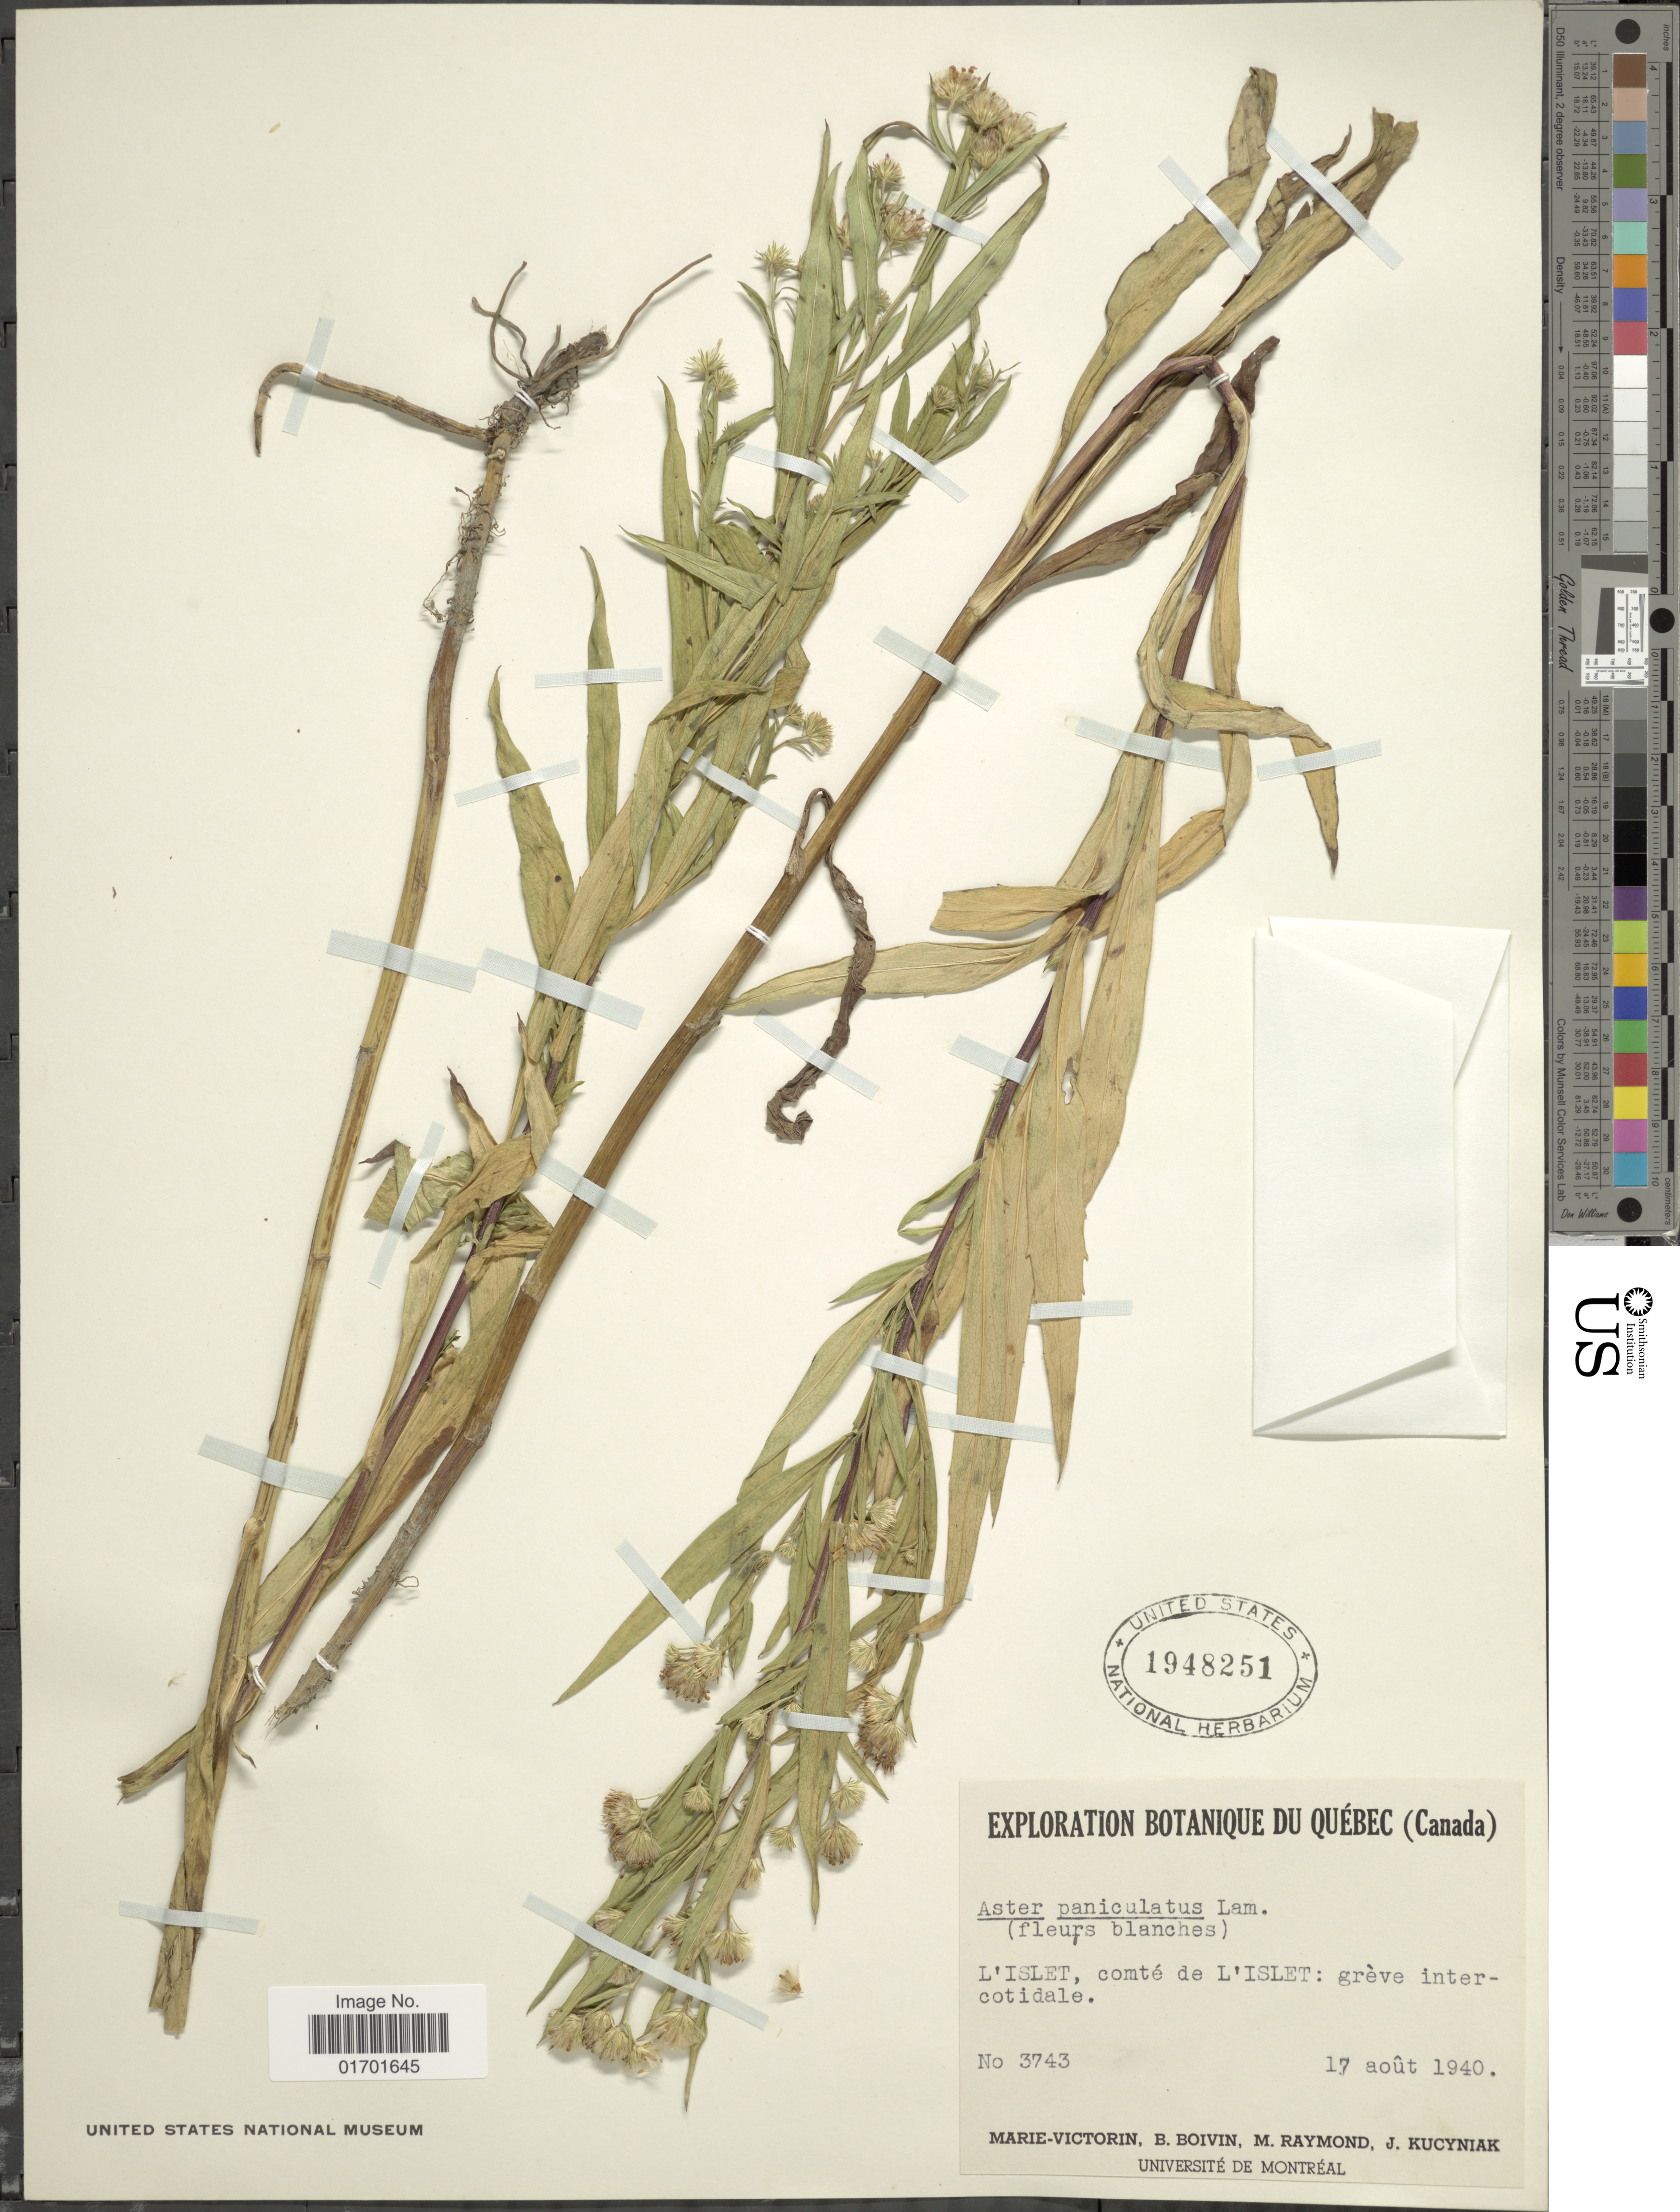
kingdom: Plantae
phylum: Tracheophyta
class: Magnoliopsida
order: Asterales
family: Asteraceae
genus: Symphyotrichum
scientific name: Symphyotrichum lanceolatum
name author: (Willd.) G.L. Nesom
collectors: -. Marie-Victorin, J. R. B. Boivin, M. Raymond & J. Kucyniak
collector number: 3743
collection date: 1940-08-17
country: Canada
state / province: Quebec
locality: L' Islet, comté de L'Islet: gréve intercotidale.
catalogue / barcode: US 1948251